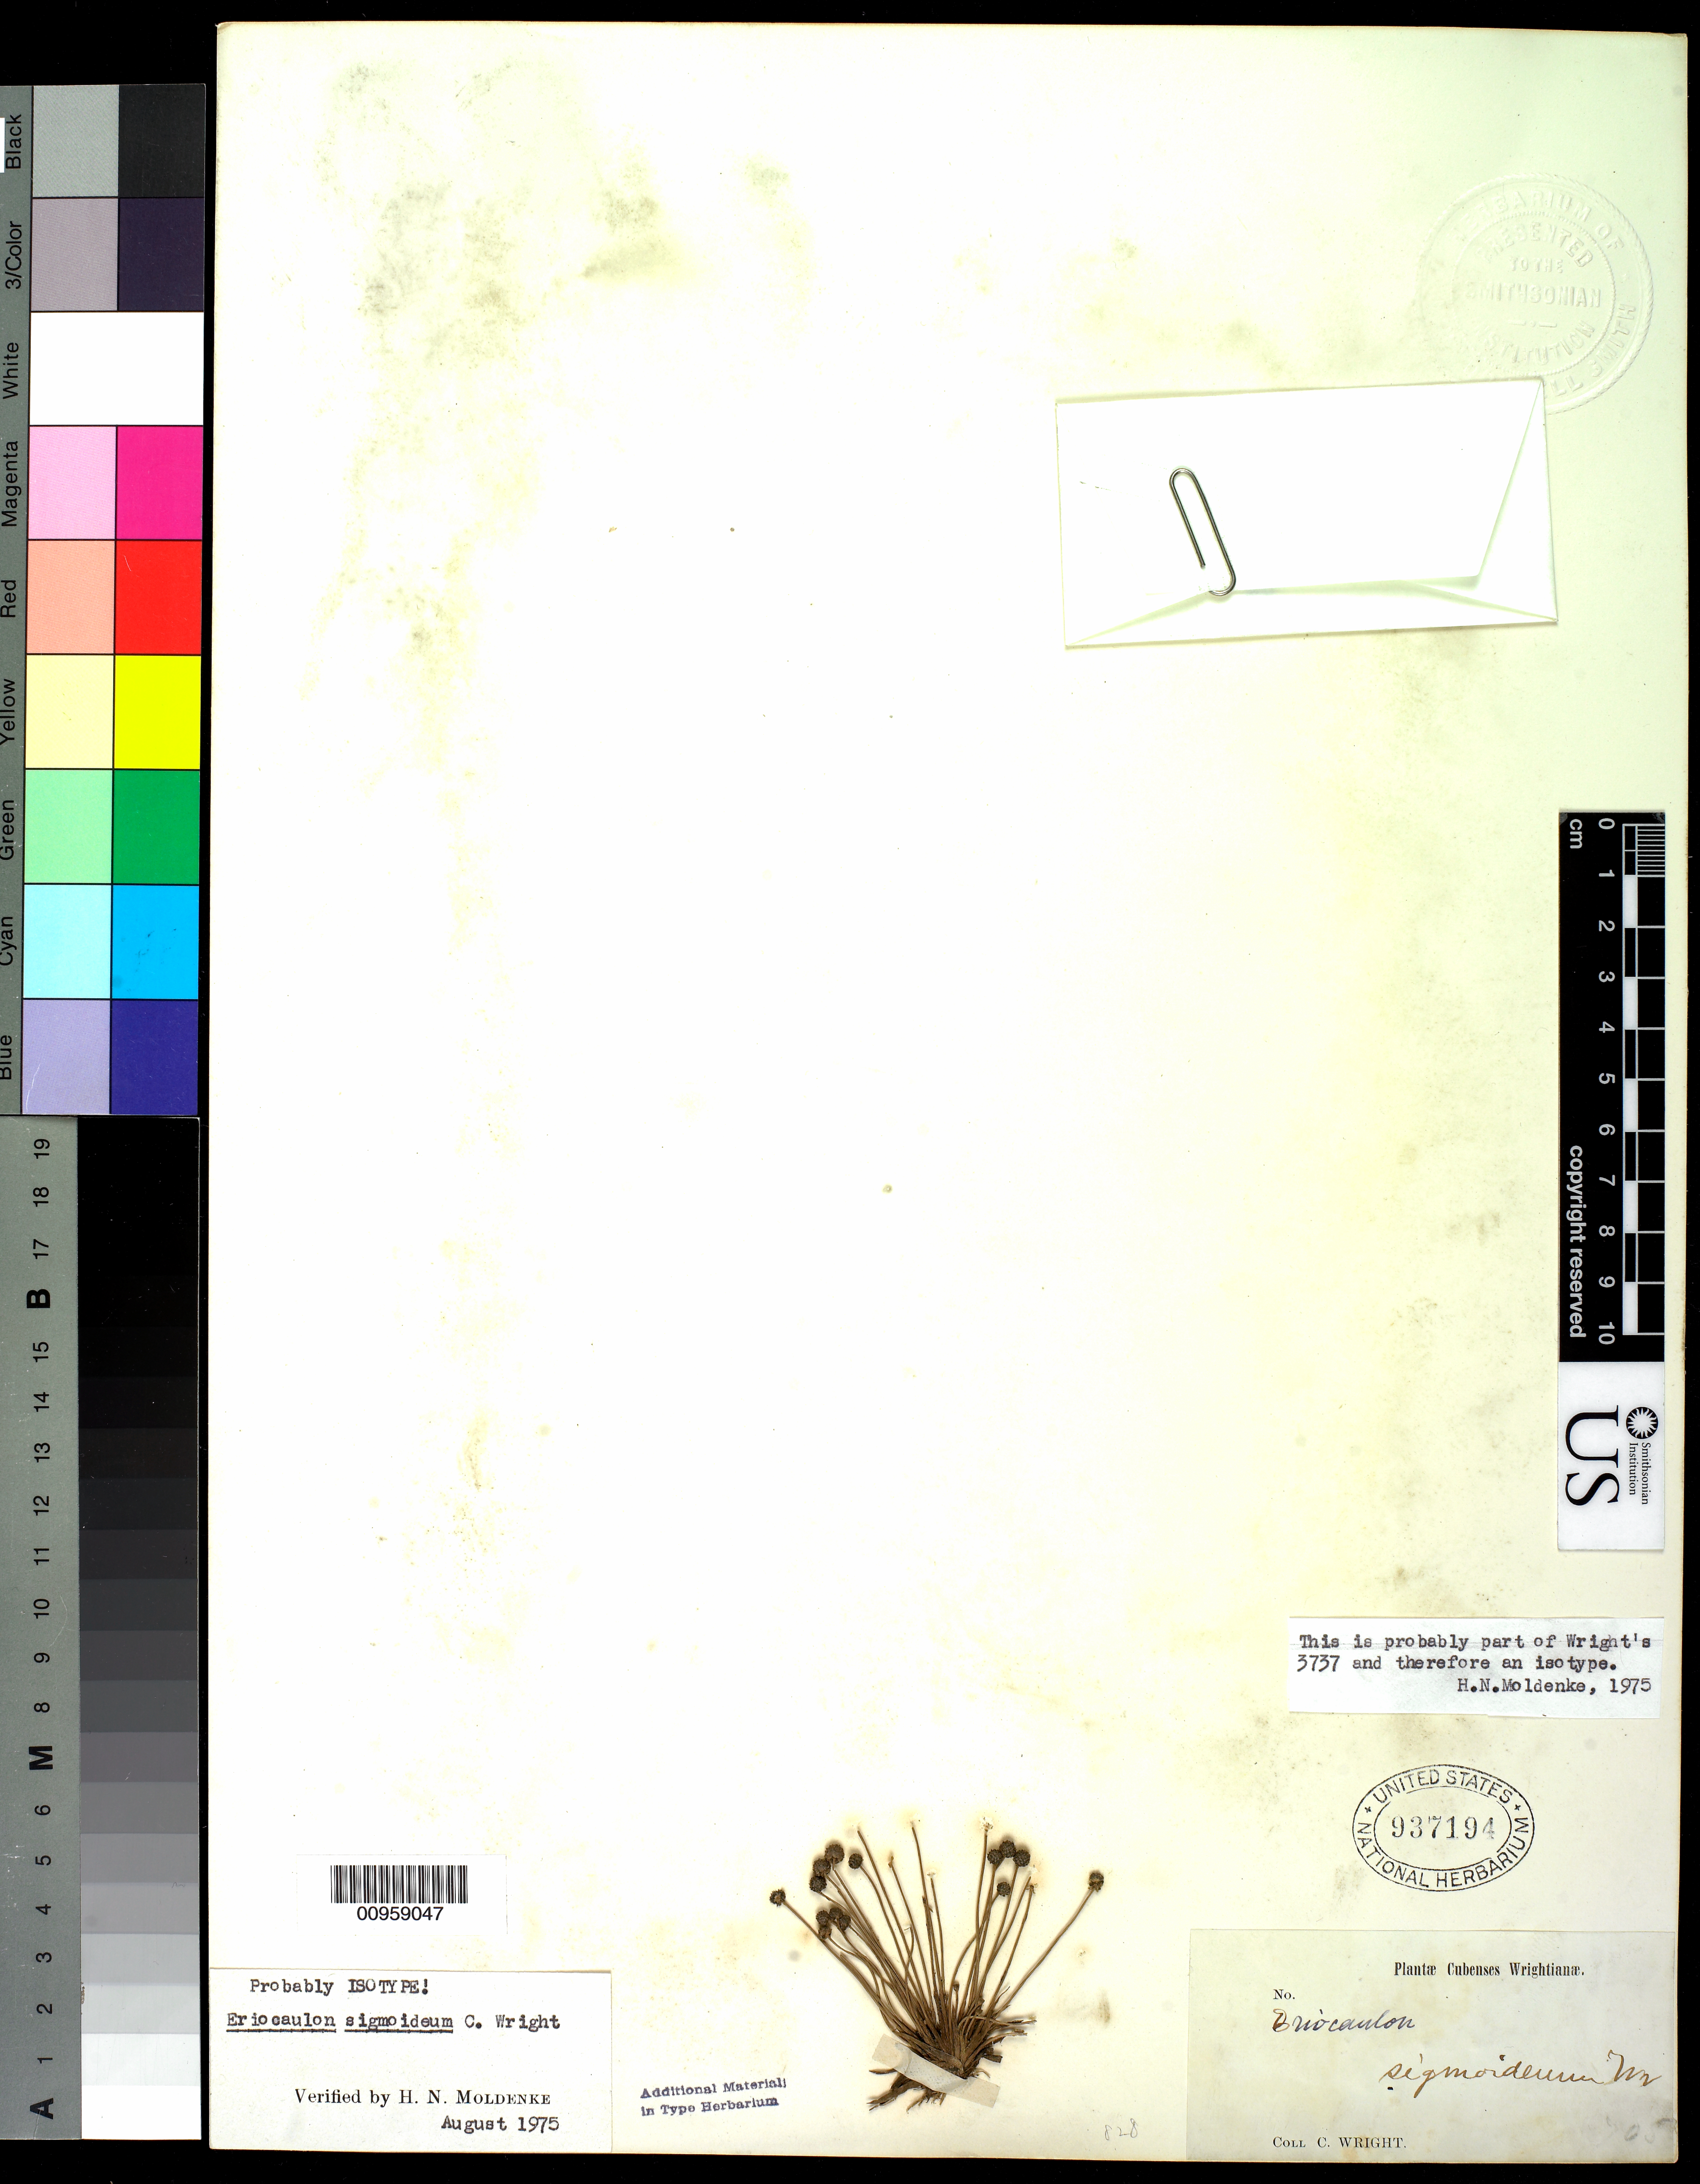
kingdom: Plantae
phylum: Tracheophyta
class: Liliopsida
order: Poales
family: Eriocaulaceae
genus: Eriocaulon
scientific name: Eriocaulon sigmoideum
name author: C. Wright in Sauvalle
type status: Possible Isotype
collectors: C. Wright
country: Cuba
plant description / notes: As annotated by H.N. Moldenke (1975), "This is probably part of Wright's 3737 and therefore an isotype."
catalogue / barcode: US 937194